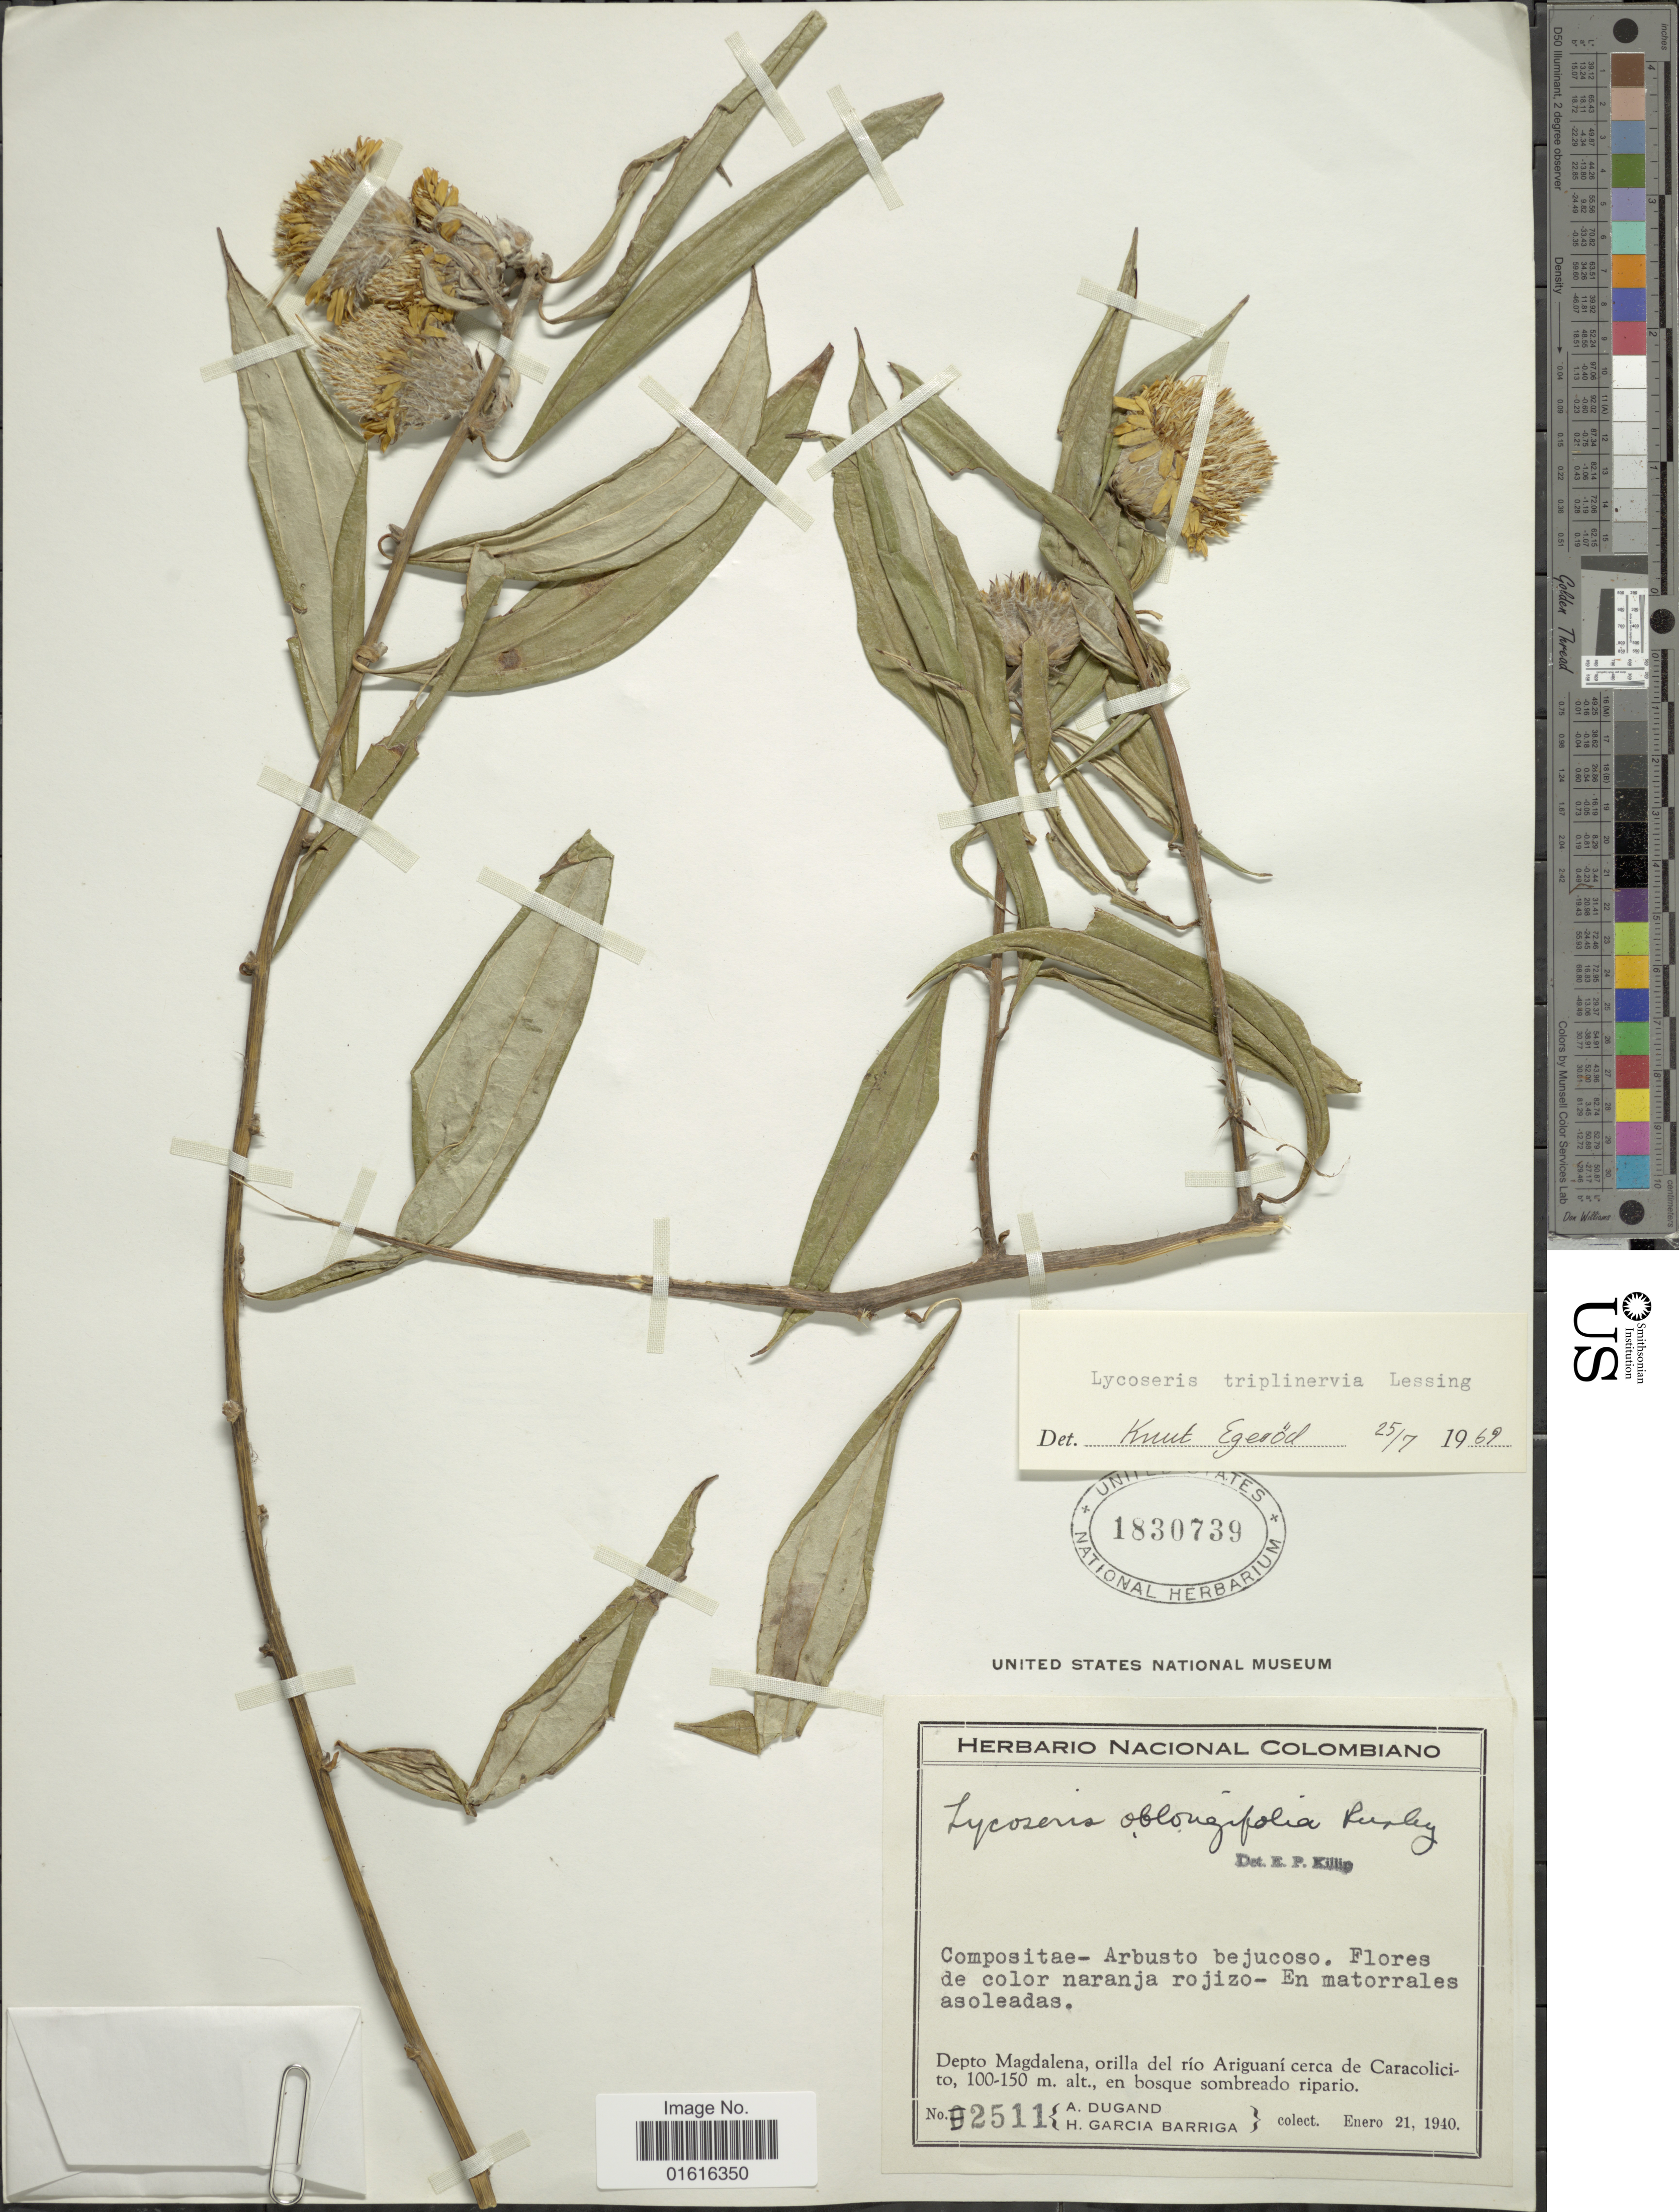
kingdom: Plantae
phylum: Tracheophyta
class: Magnoliopsida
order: Asterales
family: Asteraceae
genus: Lycoseris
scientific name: Lycoseris triplinervia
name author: Less.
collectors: A. Dugand & H. García Barriga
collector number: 2511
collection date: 1940-01-21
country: Colombia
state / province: Magdalena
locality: Orilla del rio Ariguani cerca de Caracolicito, en bosque sombreado ripario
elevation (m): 100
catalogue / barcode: US 1830739